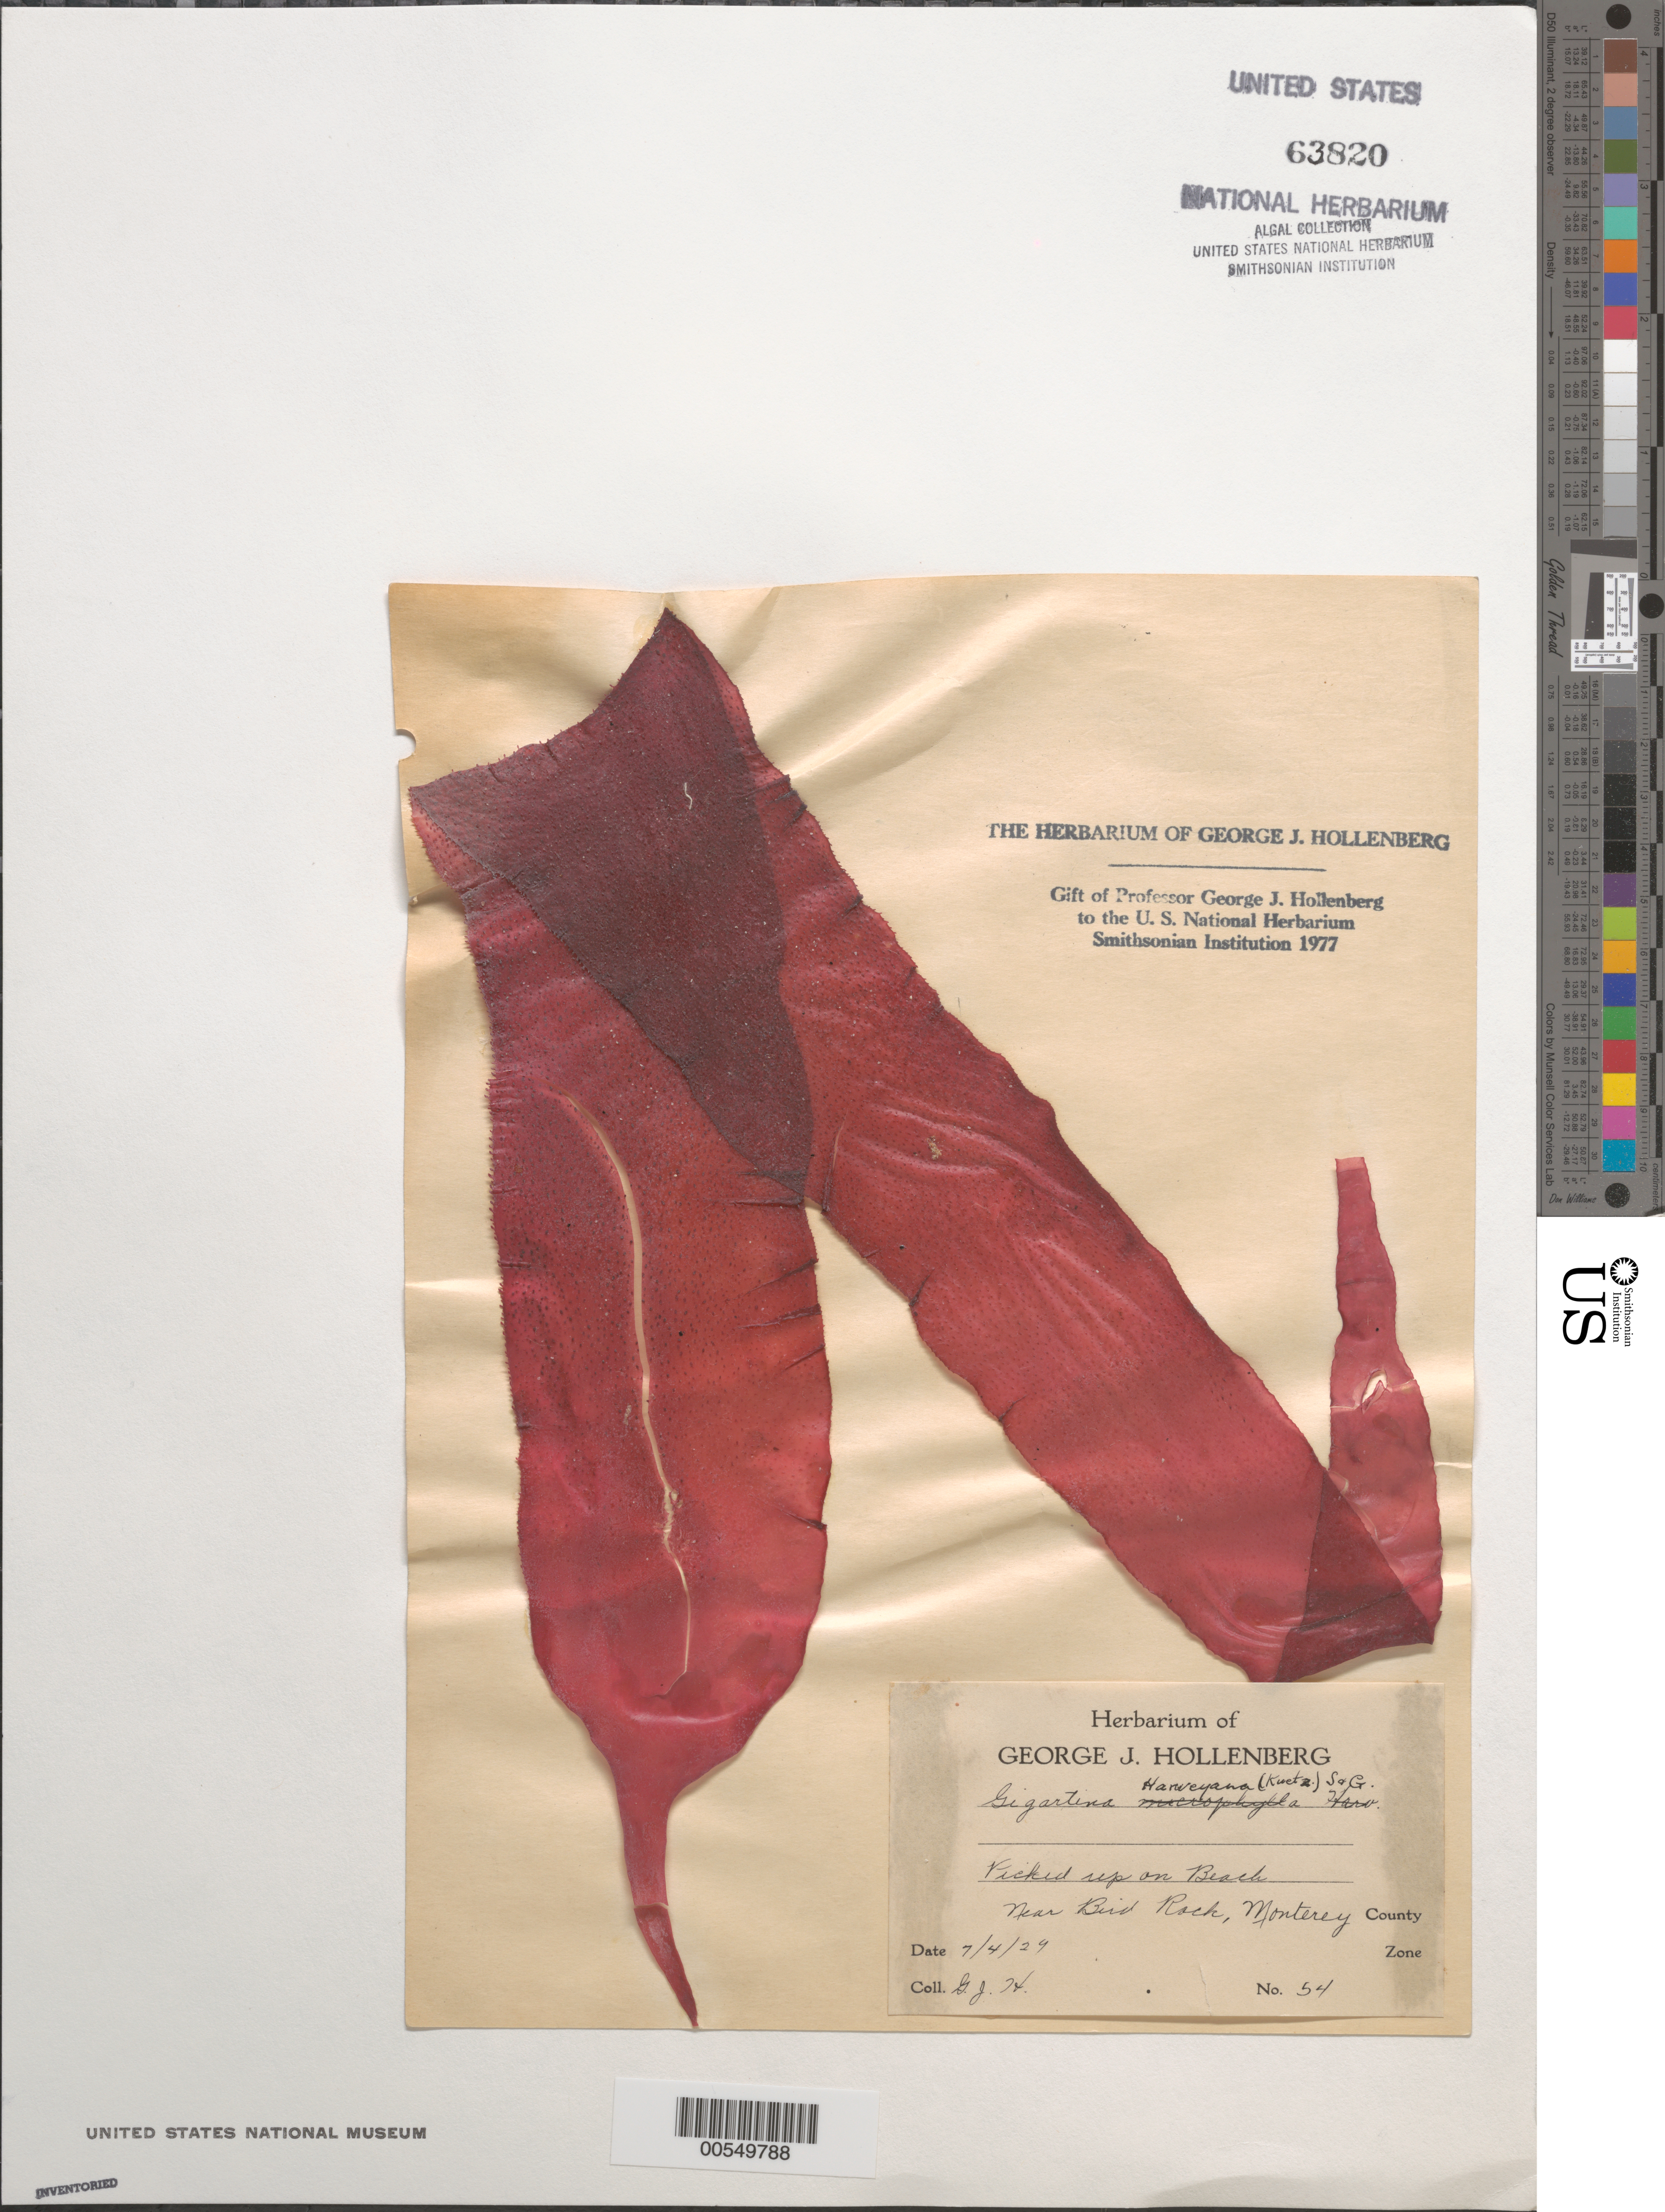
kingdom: Plantae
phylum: Rhodophyta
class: Florideophyceae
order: Gigartinales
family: Gigartinaceae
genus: Chondracanthus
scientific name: Chondracanthus harveyanus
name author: (Kütz.) Guiry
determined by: Algae name updating Project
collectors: G. Hollenberg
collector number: GJH 54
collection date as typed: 04 Jul 1929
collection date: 1929-07-04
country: United States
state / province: California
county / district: Monterey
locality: Near Bird Rock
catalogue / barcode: US 63820